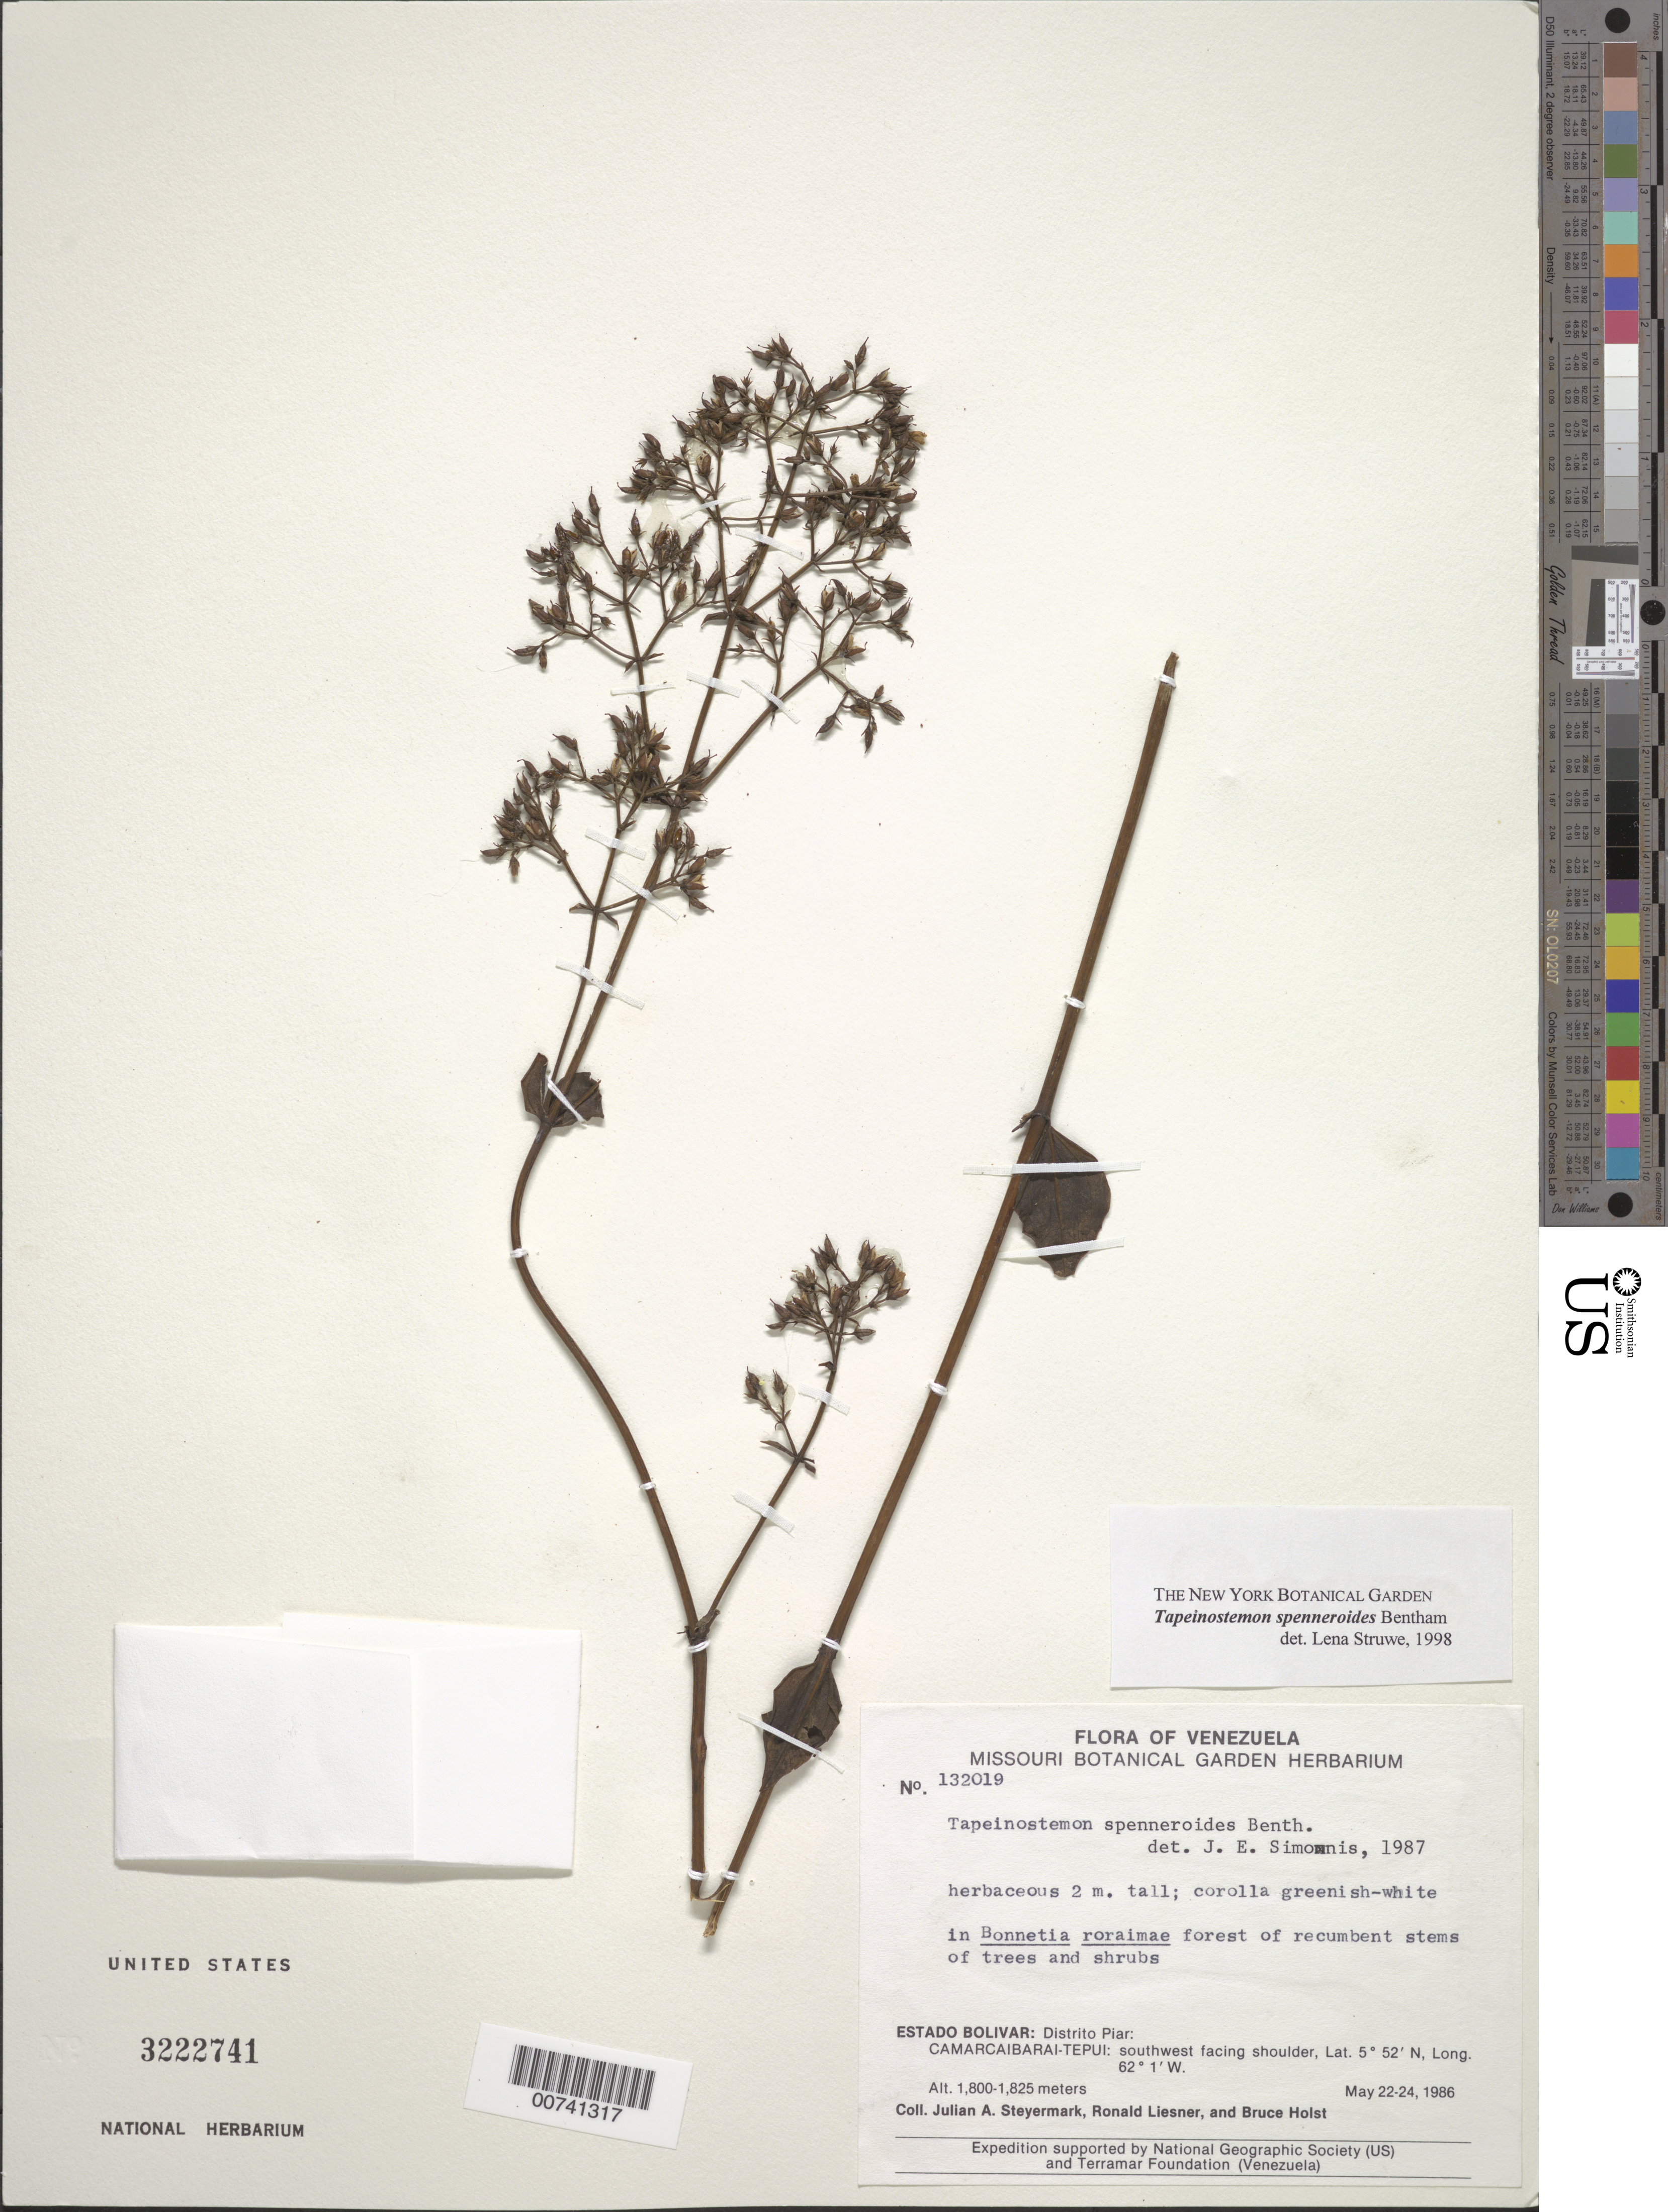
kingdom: Plantae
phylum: Tracheophyta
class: Magnoliopsida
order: Gentianales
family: Gentianaceae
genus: Tapeinostemon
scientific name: Tapeinostemon spenneroides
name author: Benth.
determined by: Struwe, L.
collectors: J. Steyermark, R. L. Liesner & B. Holst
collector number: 132019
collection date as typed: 22-May-86 to 24-May-86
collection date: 1986-05-22/1986-05-24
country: Venezuela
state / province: Bolívar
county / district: Piar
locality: Camarcaibarai-tepuí; SW facing shoulder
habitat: Bonnetia roraimae forest of recumbent stems of trees and shrubs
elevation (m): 1800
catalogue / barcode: US 3222741